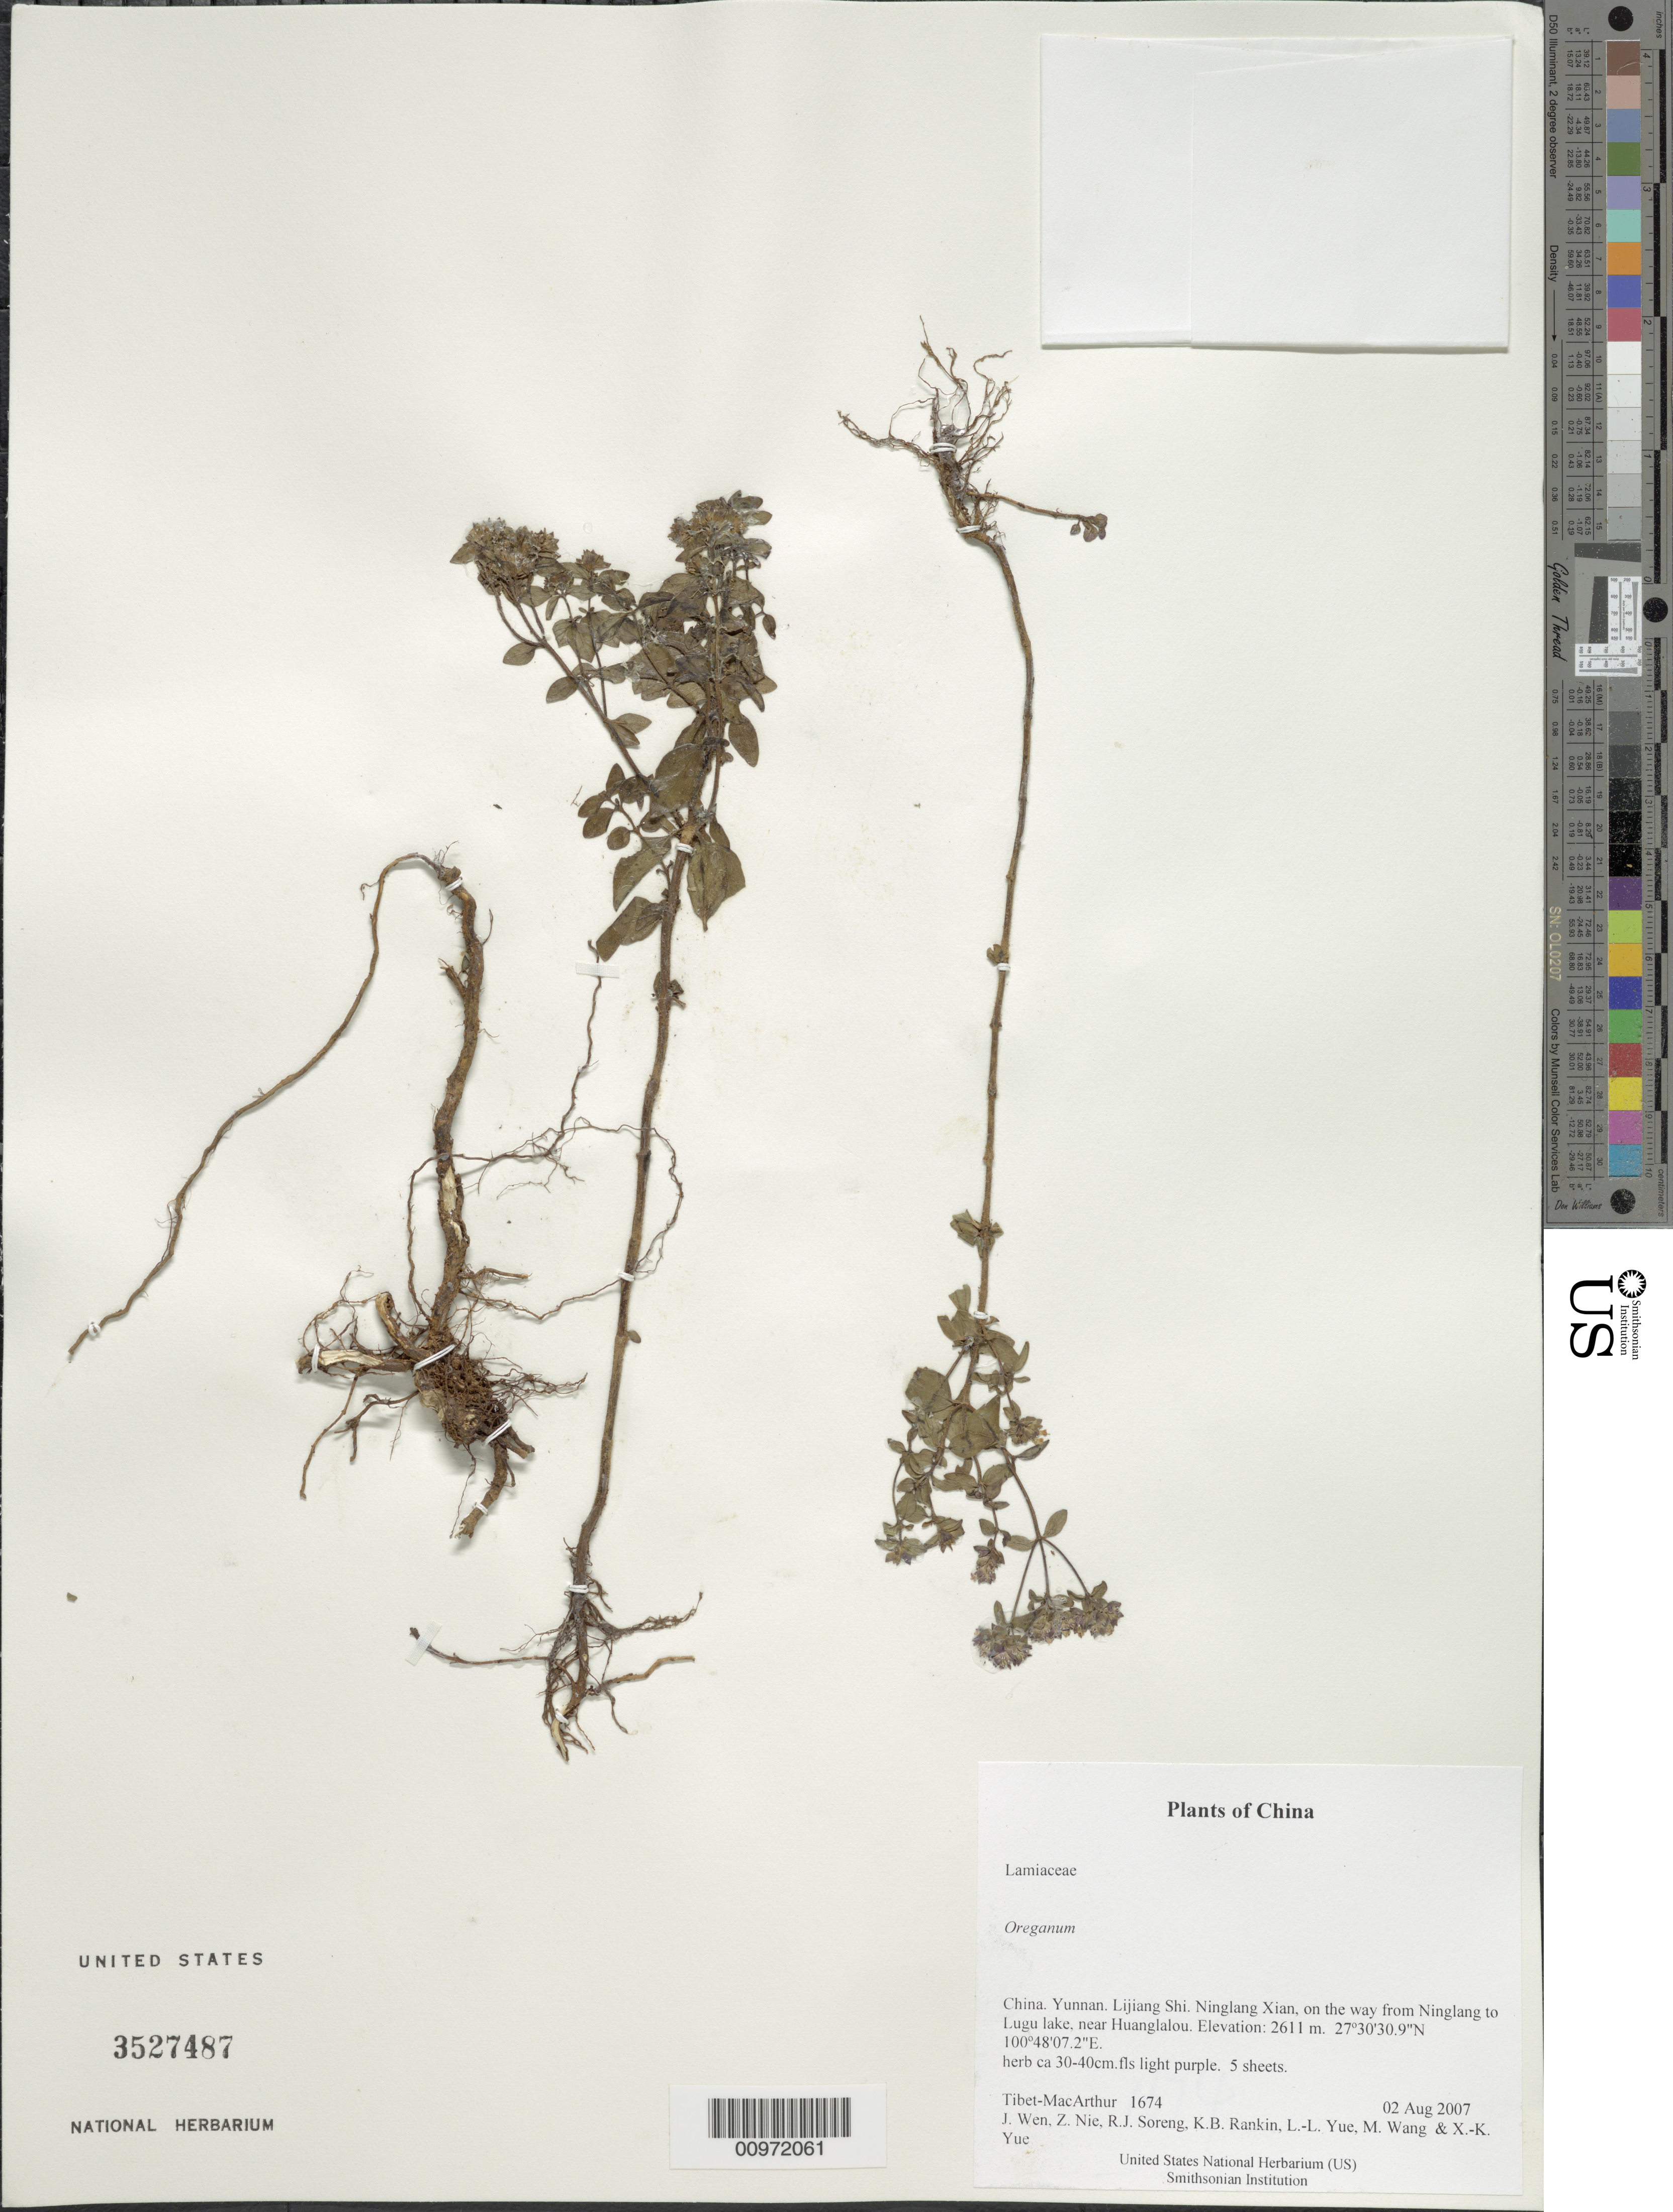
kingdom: Plantae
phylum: Tracheophyta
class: Magnoliopsida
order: Lamiales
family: Lamiaceae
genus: Origanum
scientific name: Origanum sp.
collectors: Tibet-MacArthur, J. Wen, Z. Nie, R. J. Soreng, K. Rankin, L. Yue, M. Wang & X. Yue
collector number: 1674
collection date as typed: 02 Aug 2007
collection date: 2007-08-02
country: China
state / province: Yunnan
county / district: Lijiang Shi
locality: Ninglang Xian, on the way from Ninglang to Lugu lake, near Huanglalou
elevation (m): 2611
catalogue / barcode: US 3527487